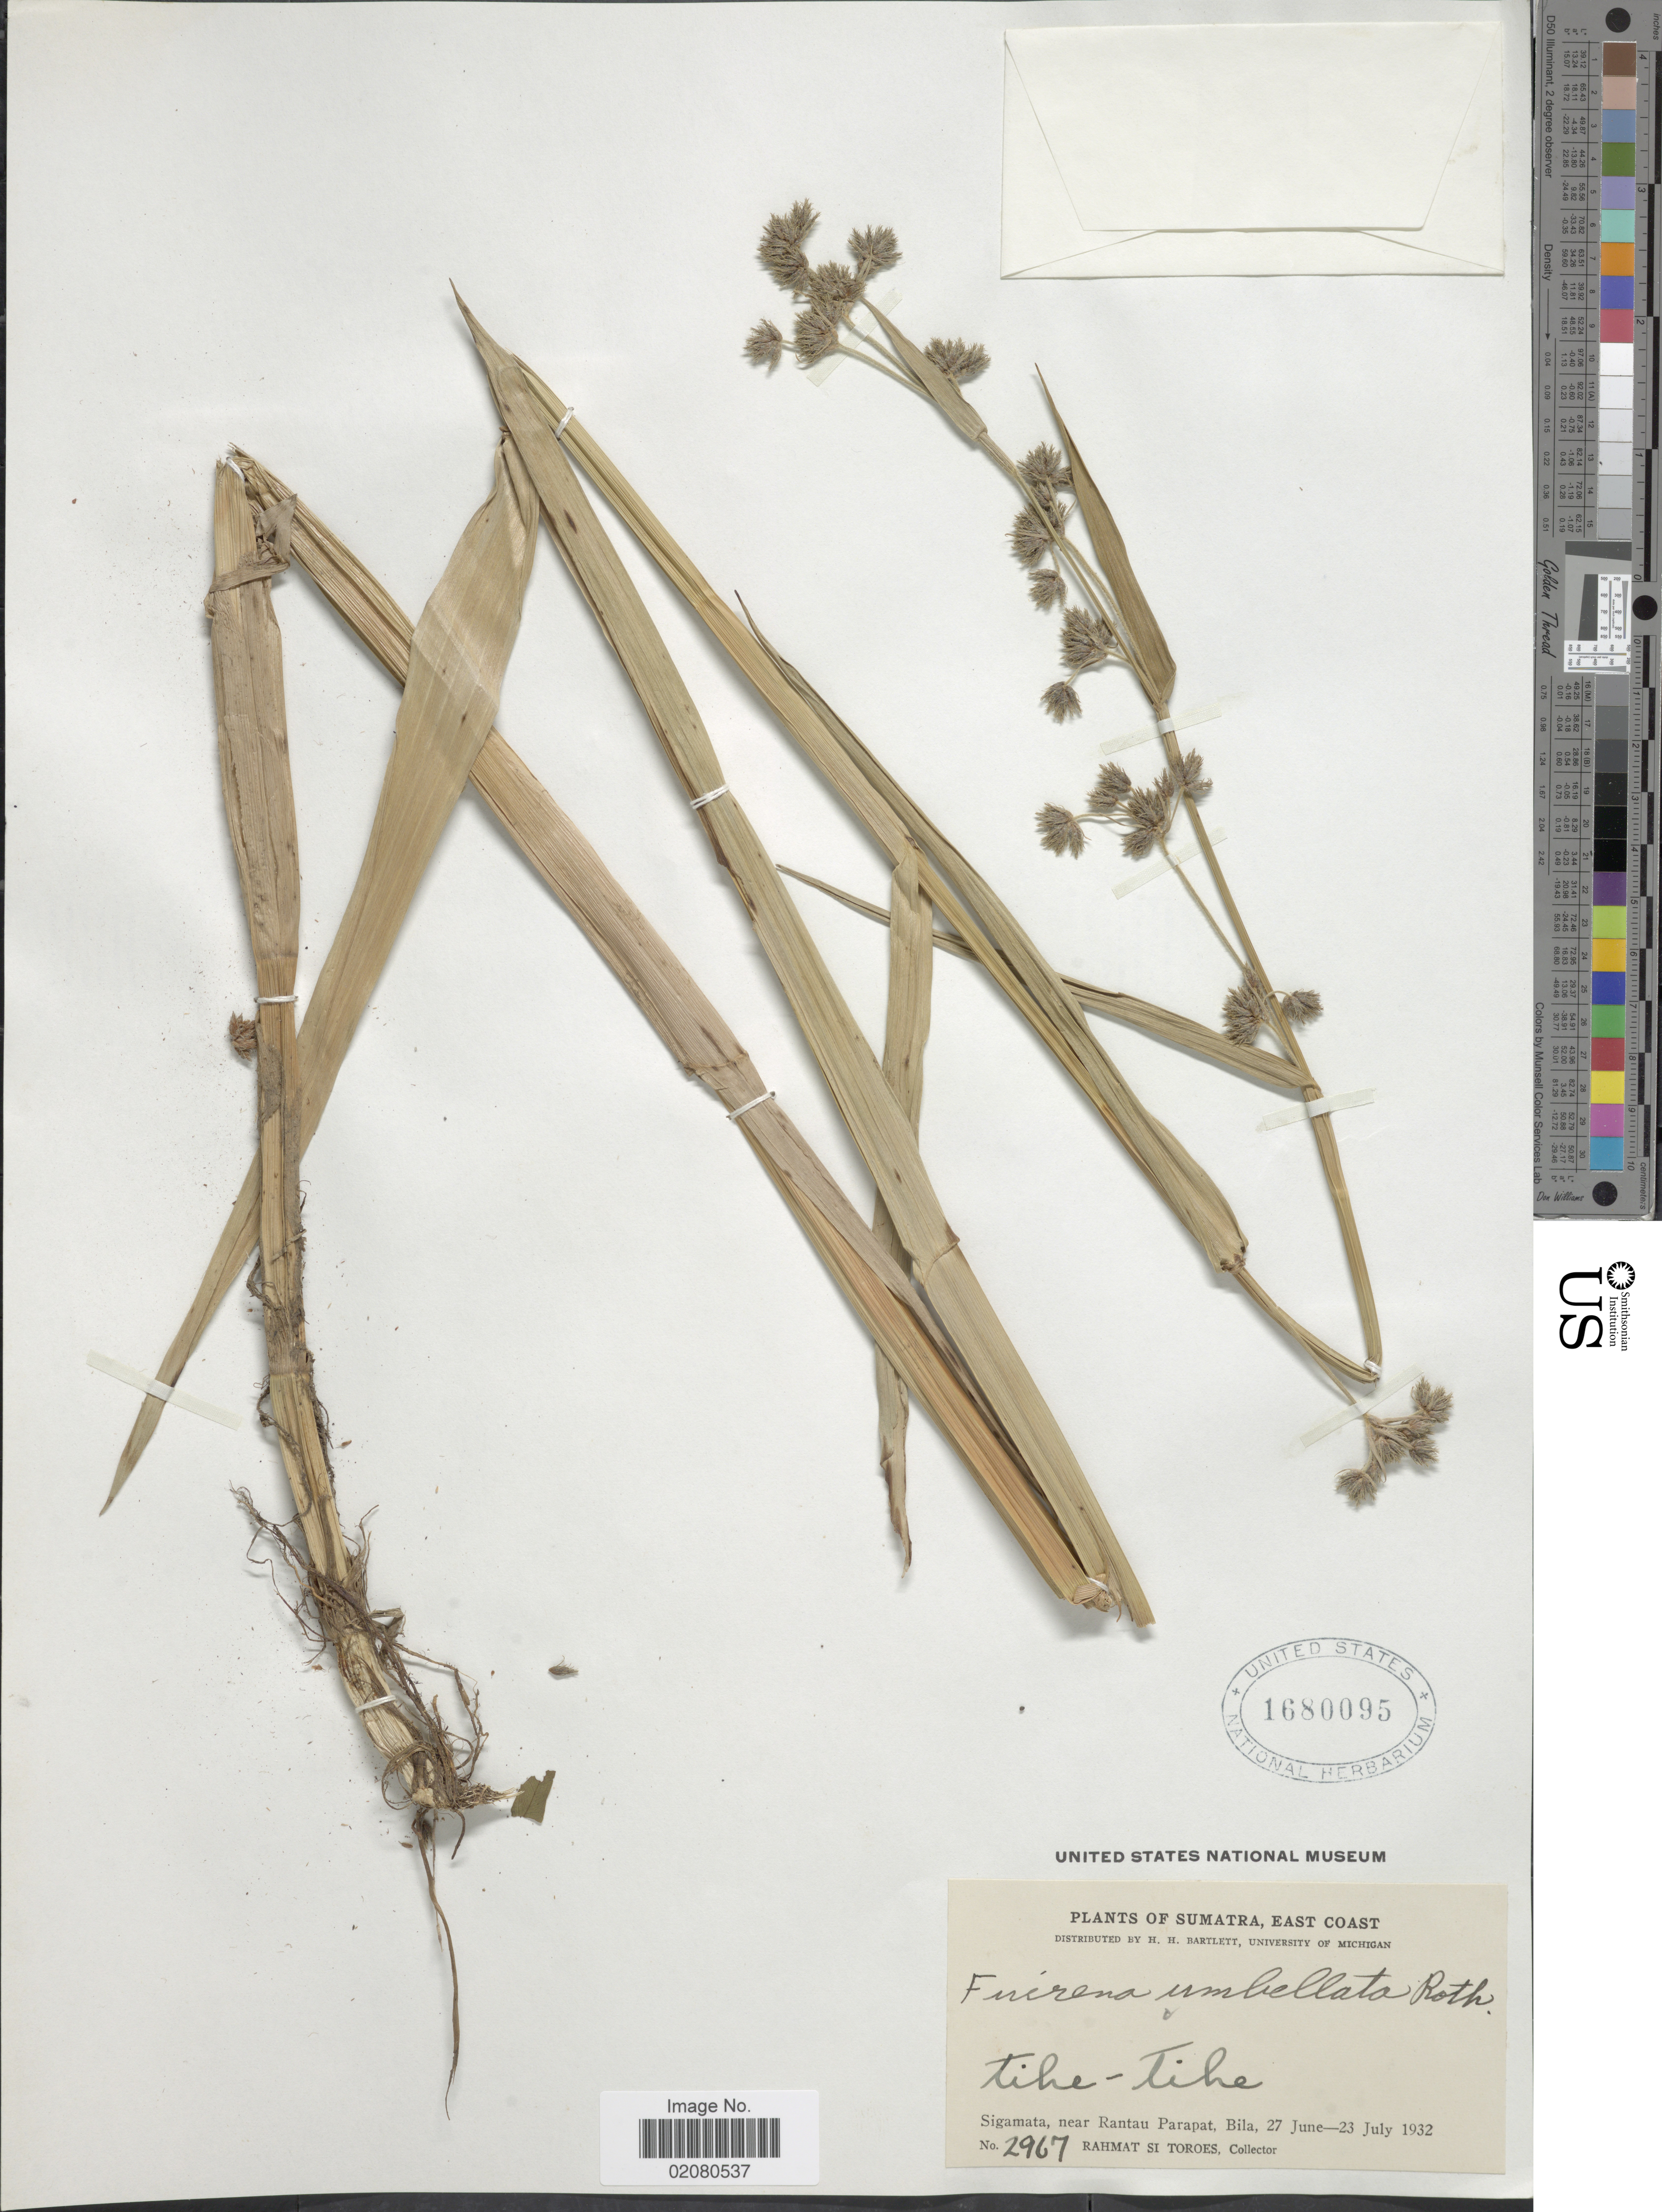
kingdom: Plantae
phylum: Tracheophyta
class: Liliopsida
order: Poales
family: Cyperaceae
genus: Fuirena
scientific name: Fuirena umbellata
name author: Rottb.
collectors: Rahmat Si Boeea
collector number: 2967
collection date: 1932-06-27/1932-07-23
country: Indonesia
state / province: Sumatra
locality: East Coast, tihe-tihe, Sigamata, near Rantau Parapat, Bila.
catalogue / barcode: US 1680095